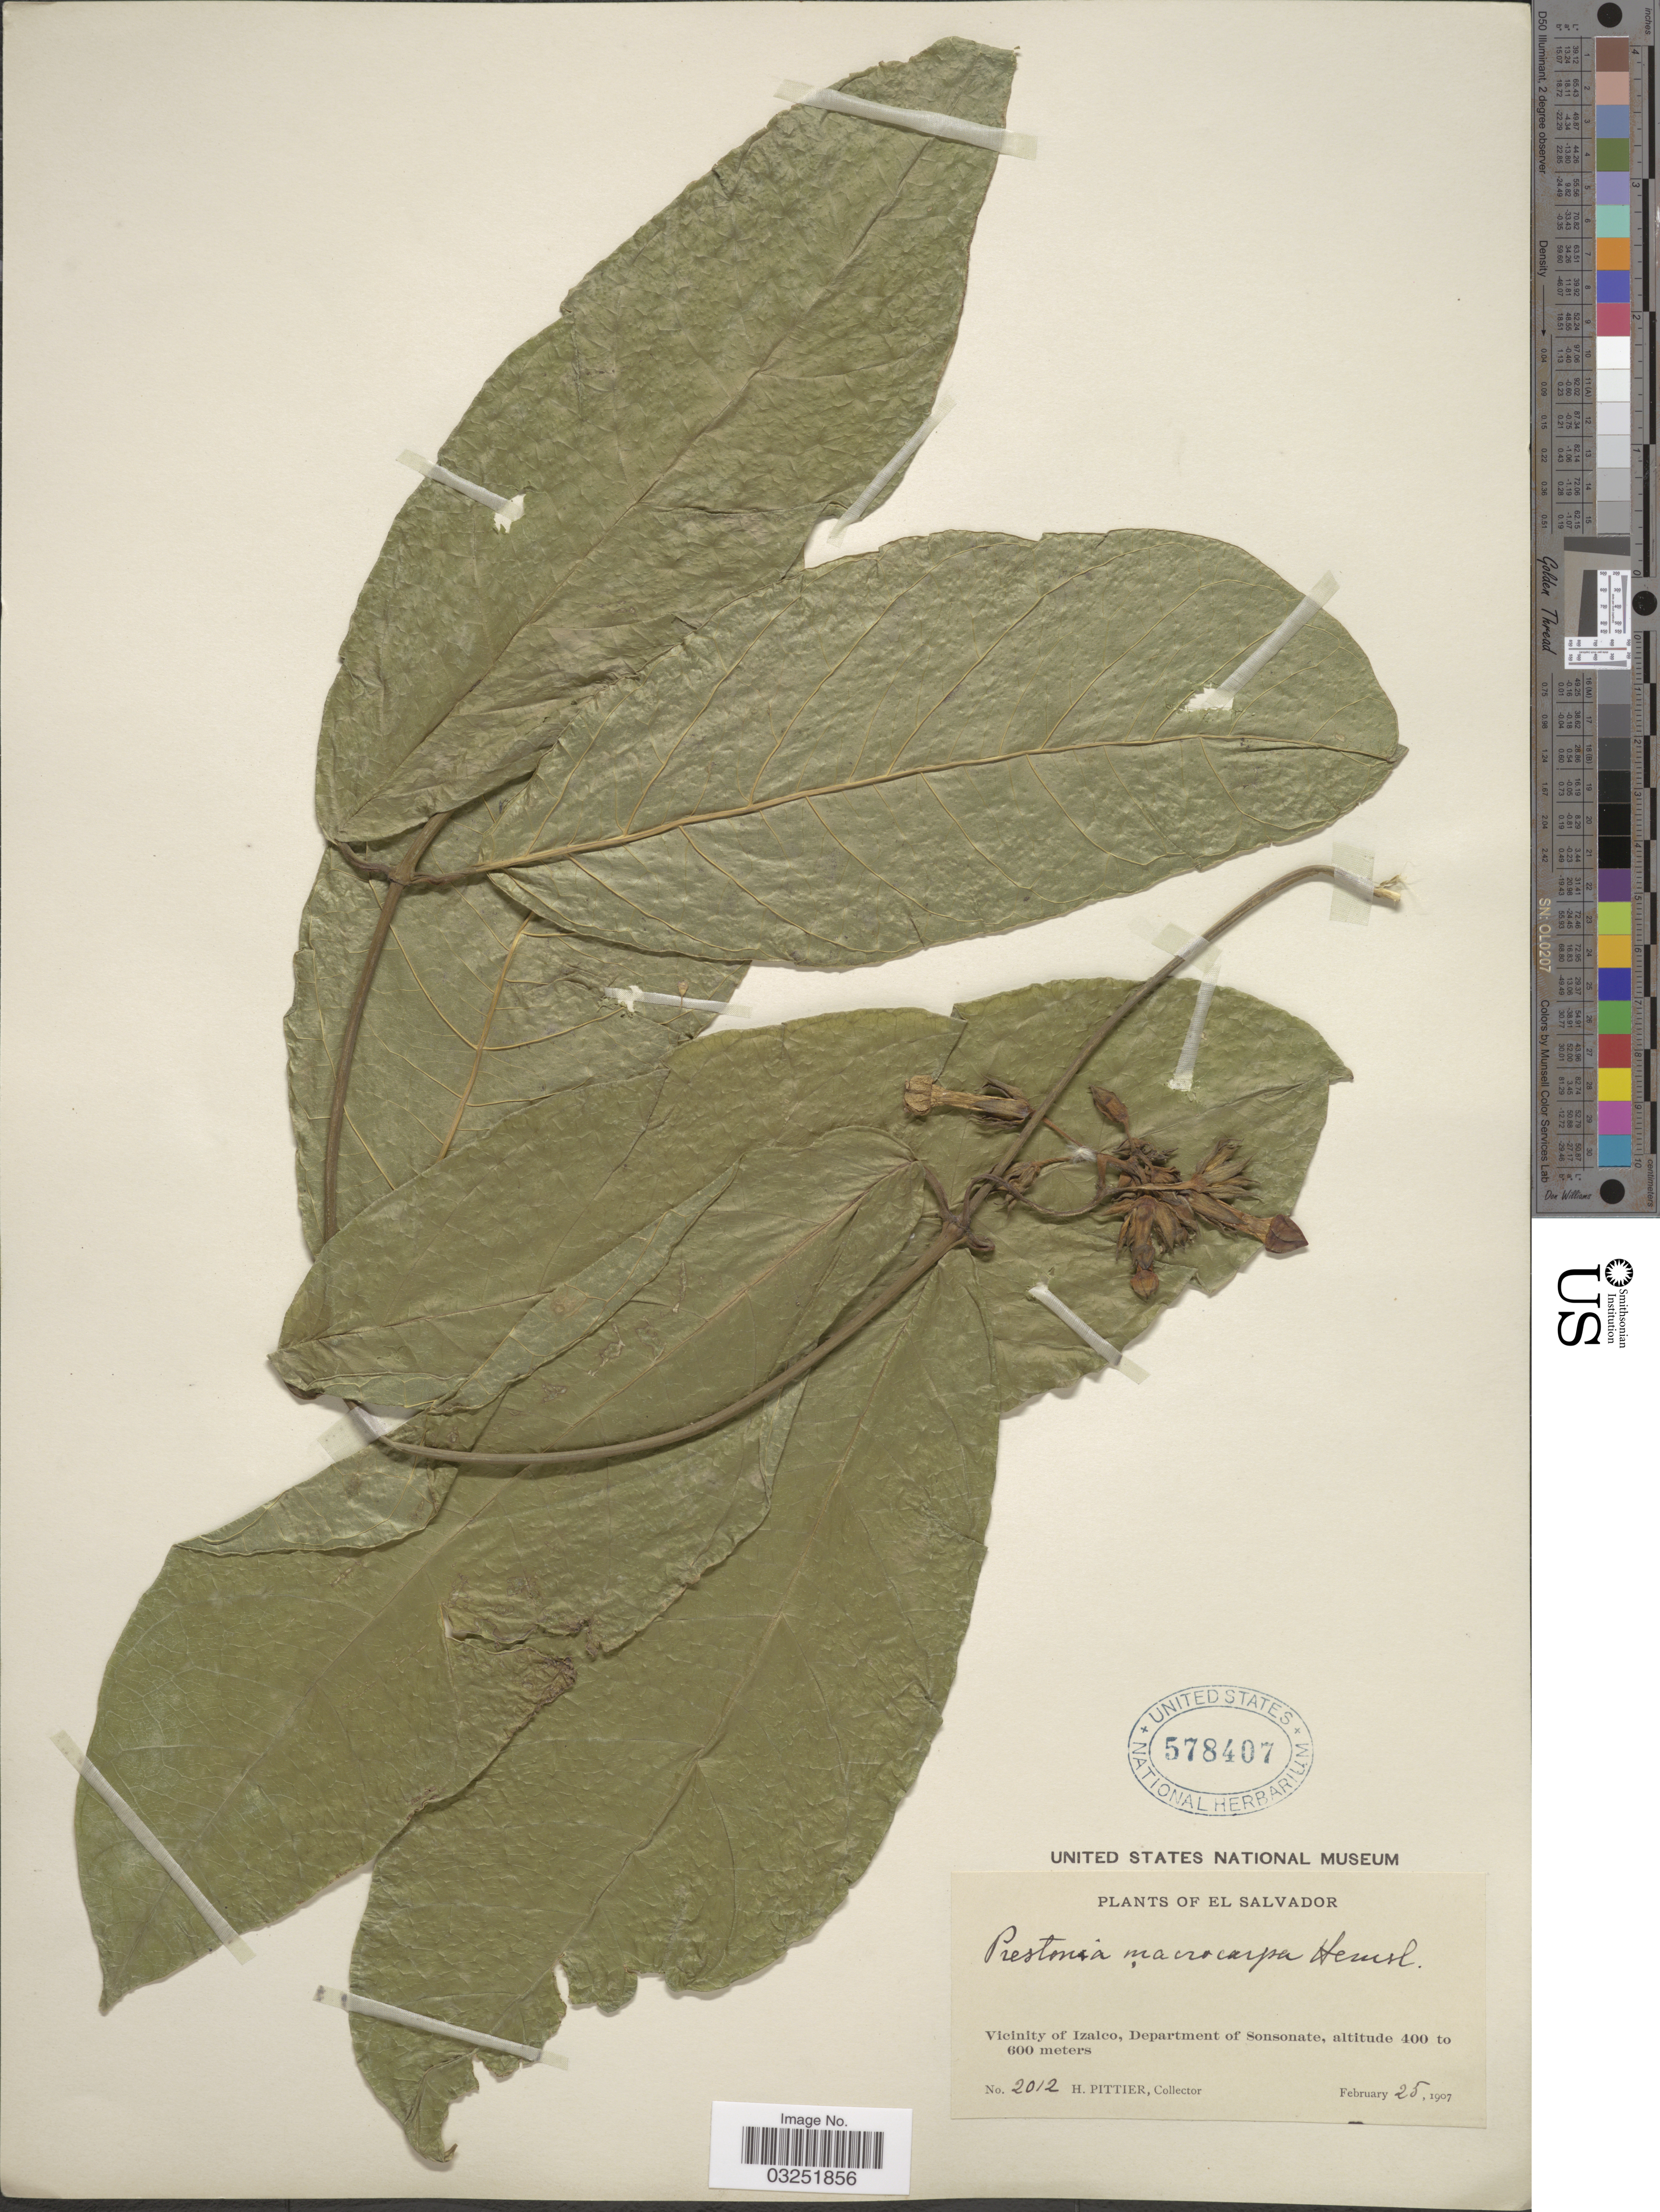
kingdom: Plantae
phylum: Tracheophyta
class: Magnoliopsida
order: Gentianales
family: Apocynaceae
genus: Prestonia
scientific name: Prestonia portobellensis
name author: (Beurl.) Woodson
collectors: H. F. Pittier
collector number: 2012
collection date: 1907-02-25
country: El Salvador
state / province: Sonsonate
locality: Vicinity of Izalco, Department of Sonsonate.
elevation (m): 400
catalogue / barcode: US 578407